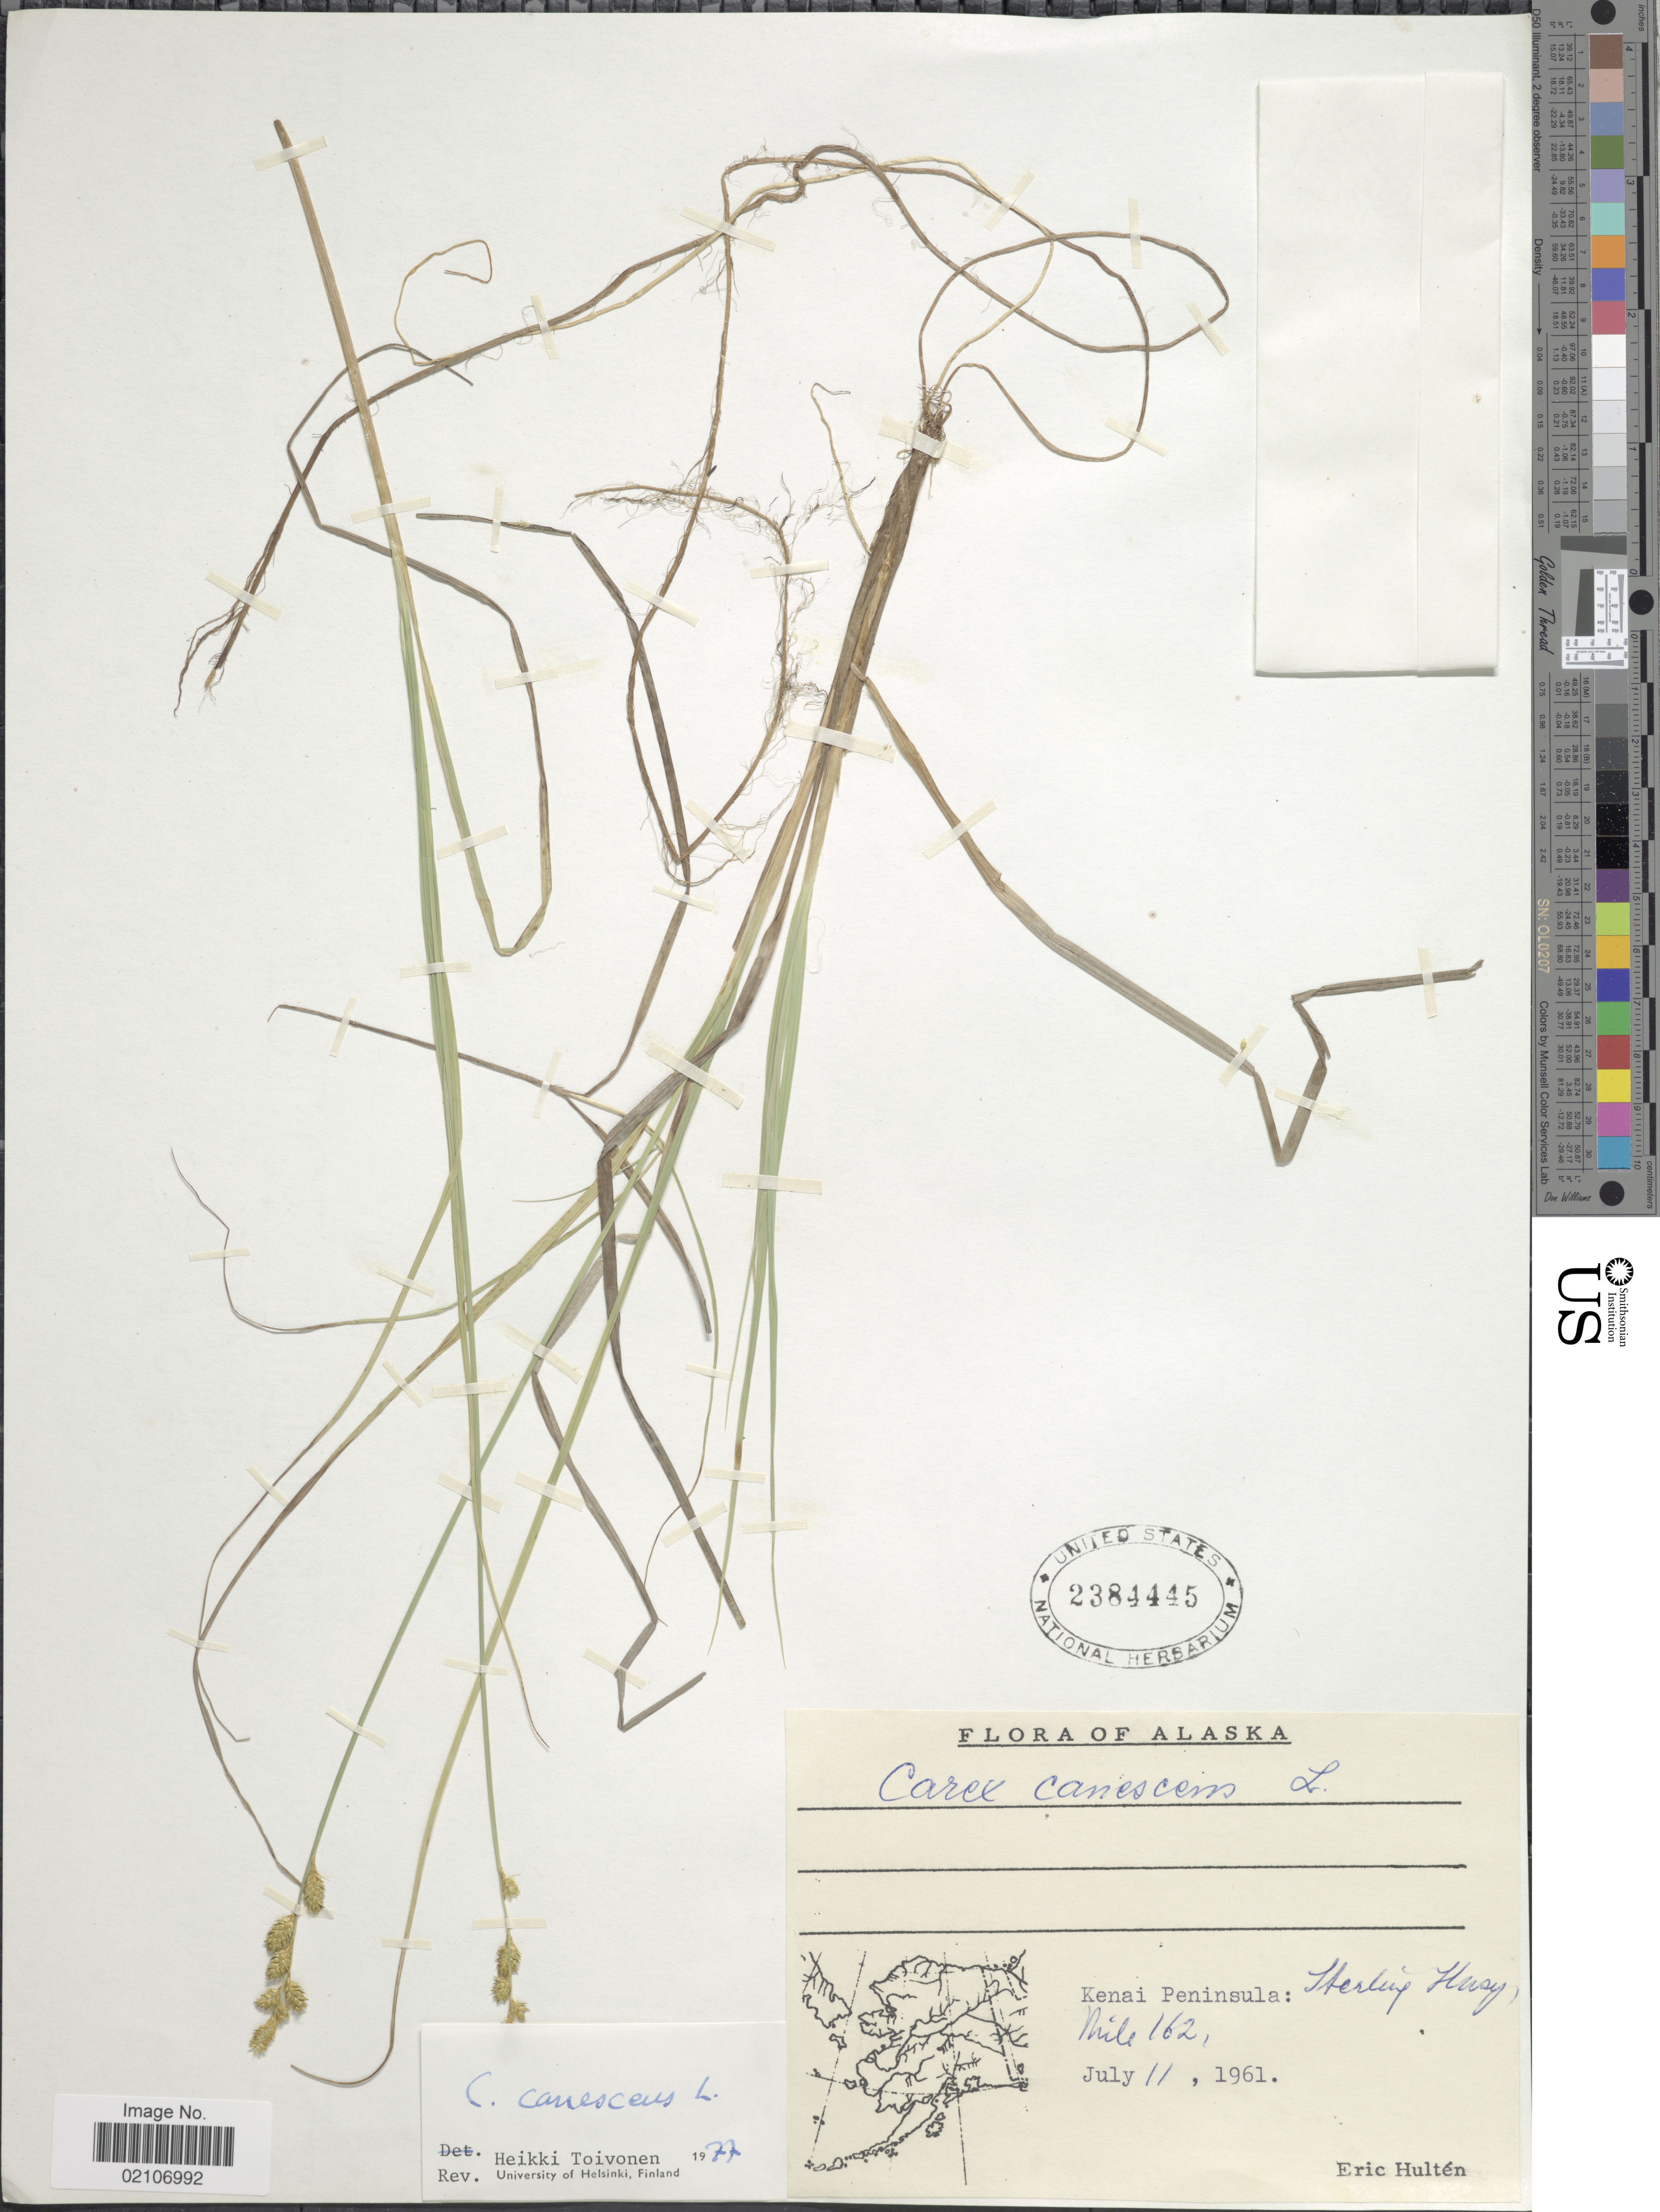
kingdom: Plantae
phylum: Tracheophyta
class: Liliopsida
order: Poales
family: Cyperaceae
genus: Carex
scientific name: Carex canescens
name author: L.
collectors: E. G. Hultén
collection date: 1961-07-11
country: United States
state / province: Alaska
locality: Kenai Peninsula: Stirling Hwy, Mile 162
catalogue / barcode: US 2384445